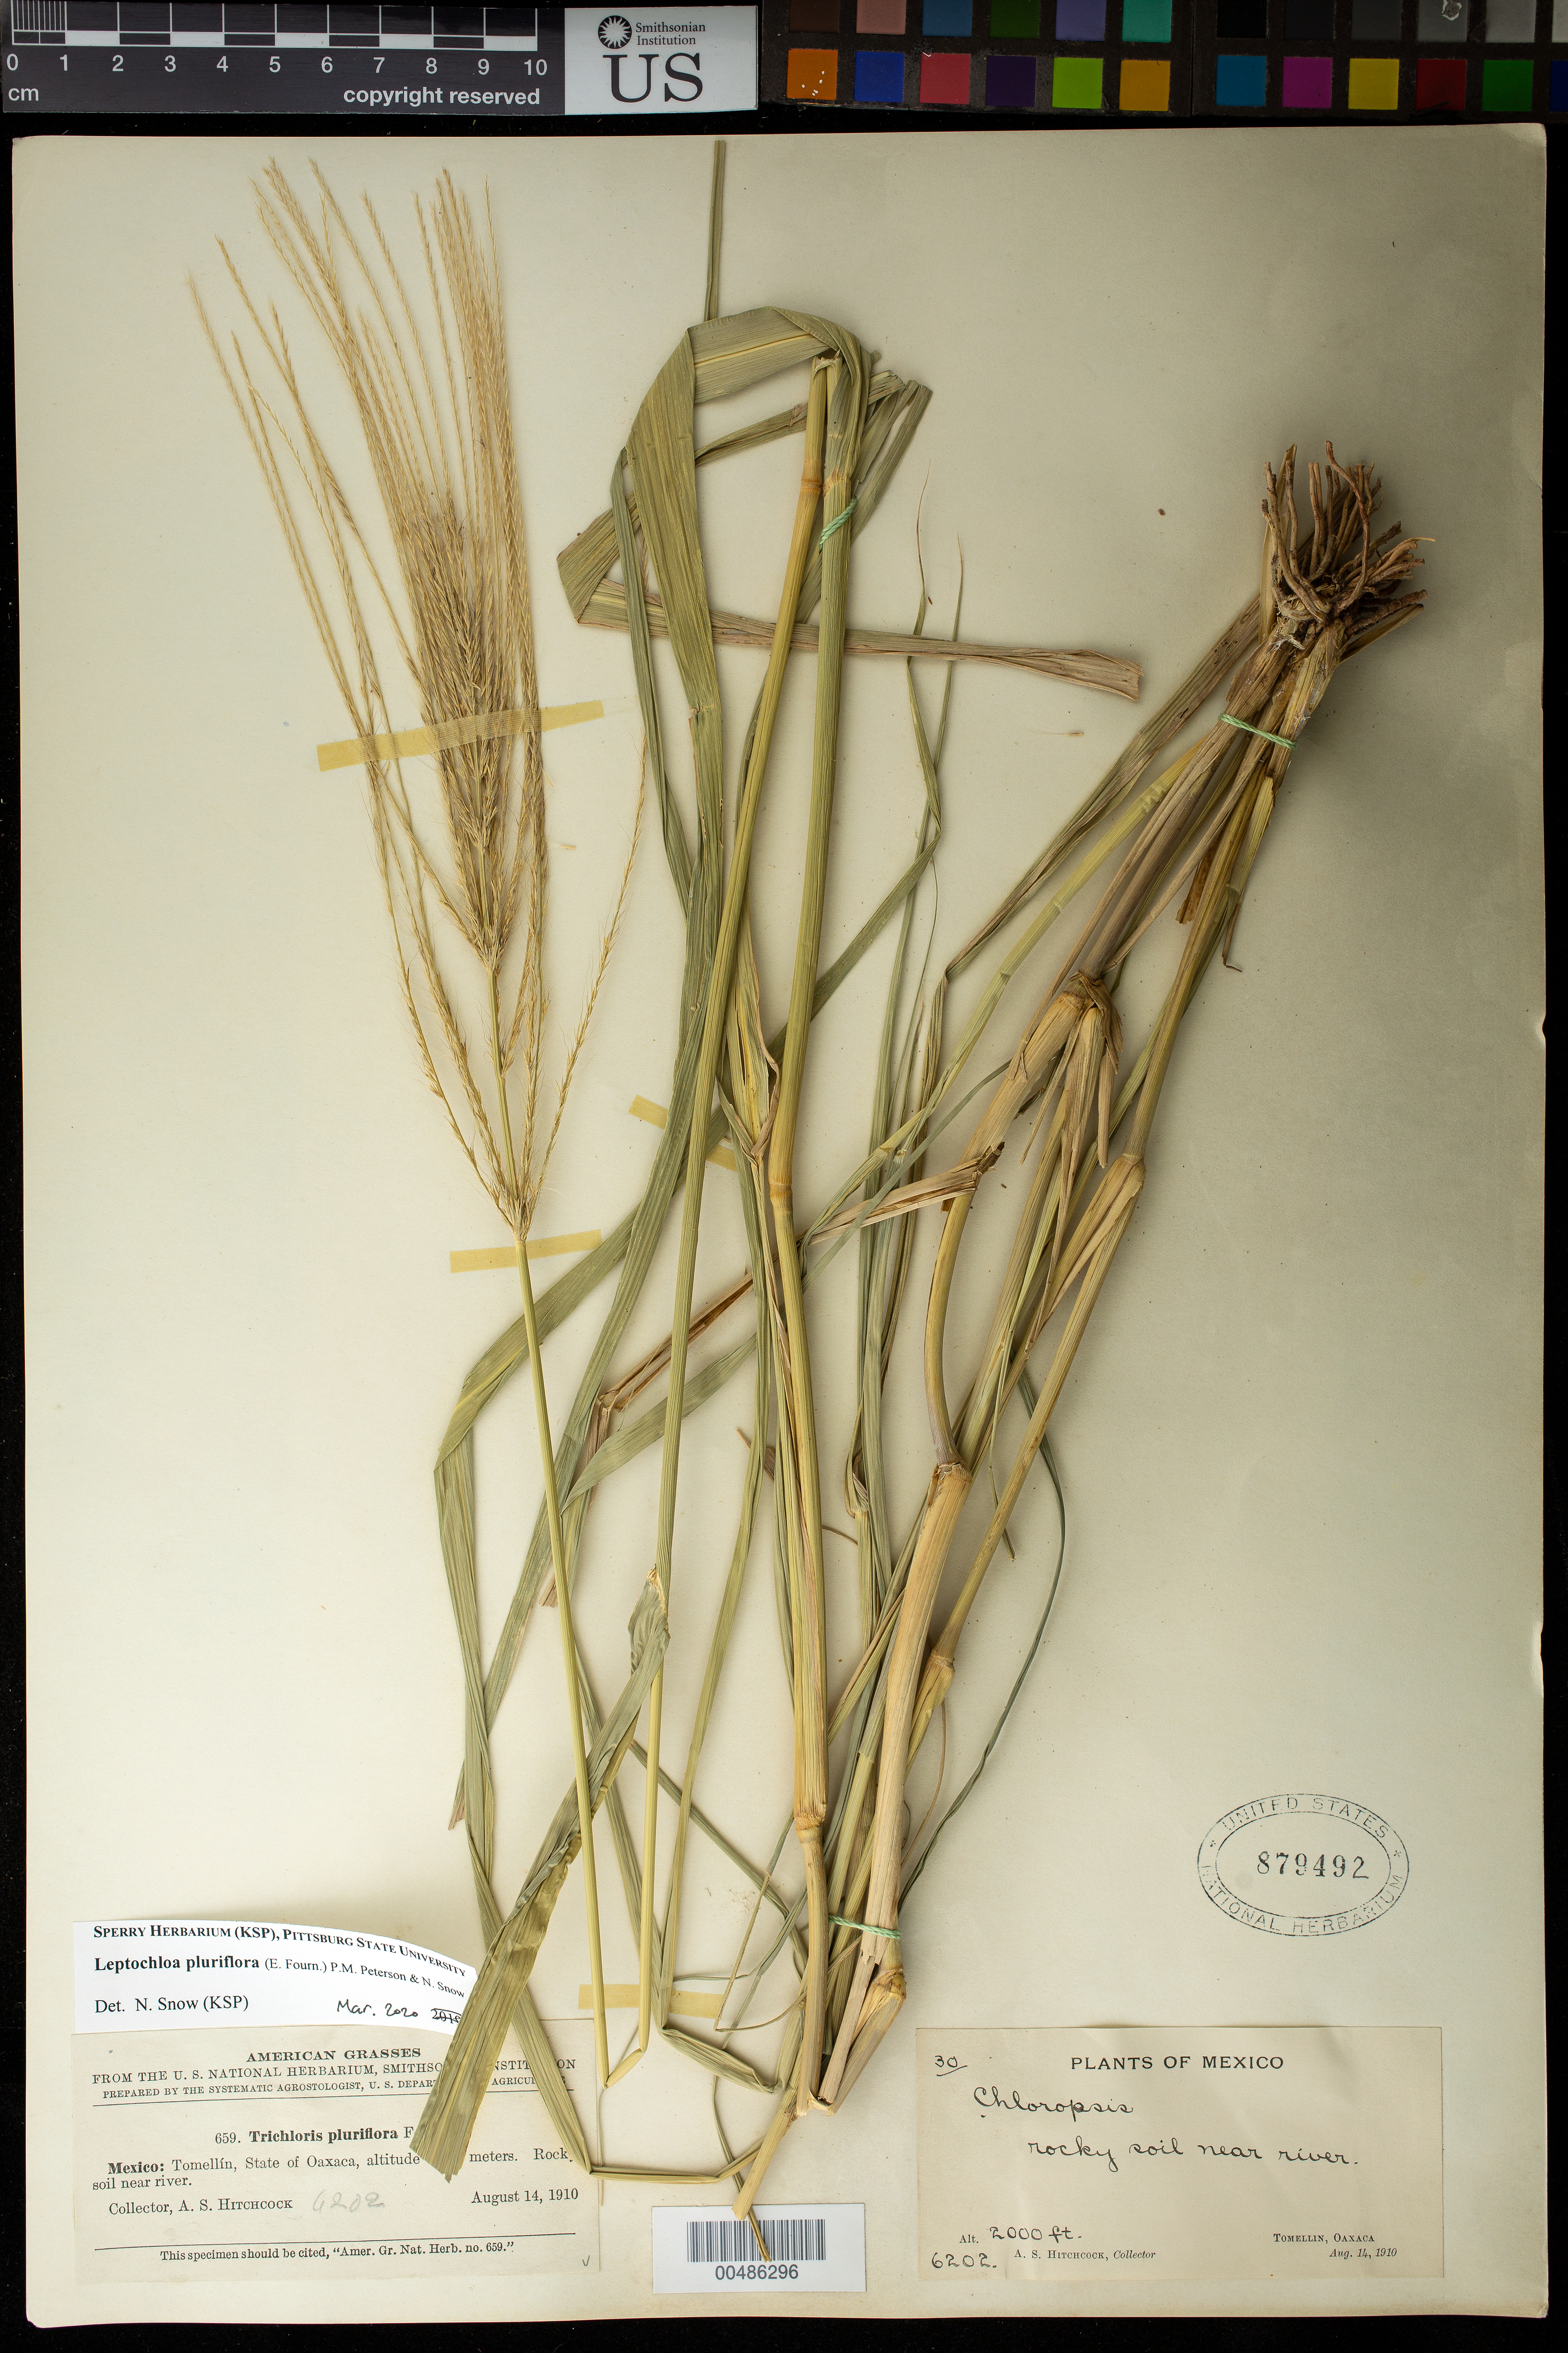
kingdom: Plantae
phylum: Tracheophyta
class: Liliopsida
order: Poales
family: Poaceae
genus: Leptochloa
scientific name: Leptochloa pluriflora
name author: (E. Fourn.) P.M. Peterson & N. Snow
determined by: Snow, N.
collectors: A. S. Hitchcock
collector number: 6202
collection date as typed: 14 Aug 1910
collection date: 1910-08-14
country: Mexico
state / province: Oaxaca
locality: Tomellin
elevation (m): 610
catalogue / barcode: US 879492